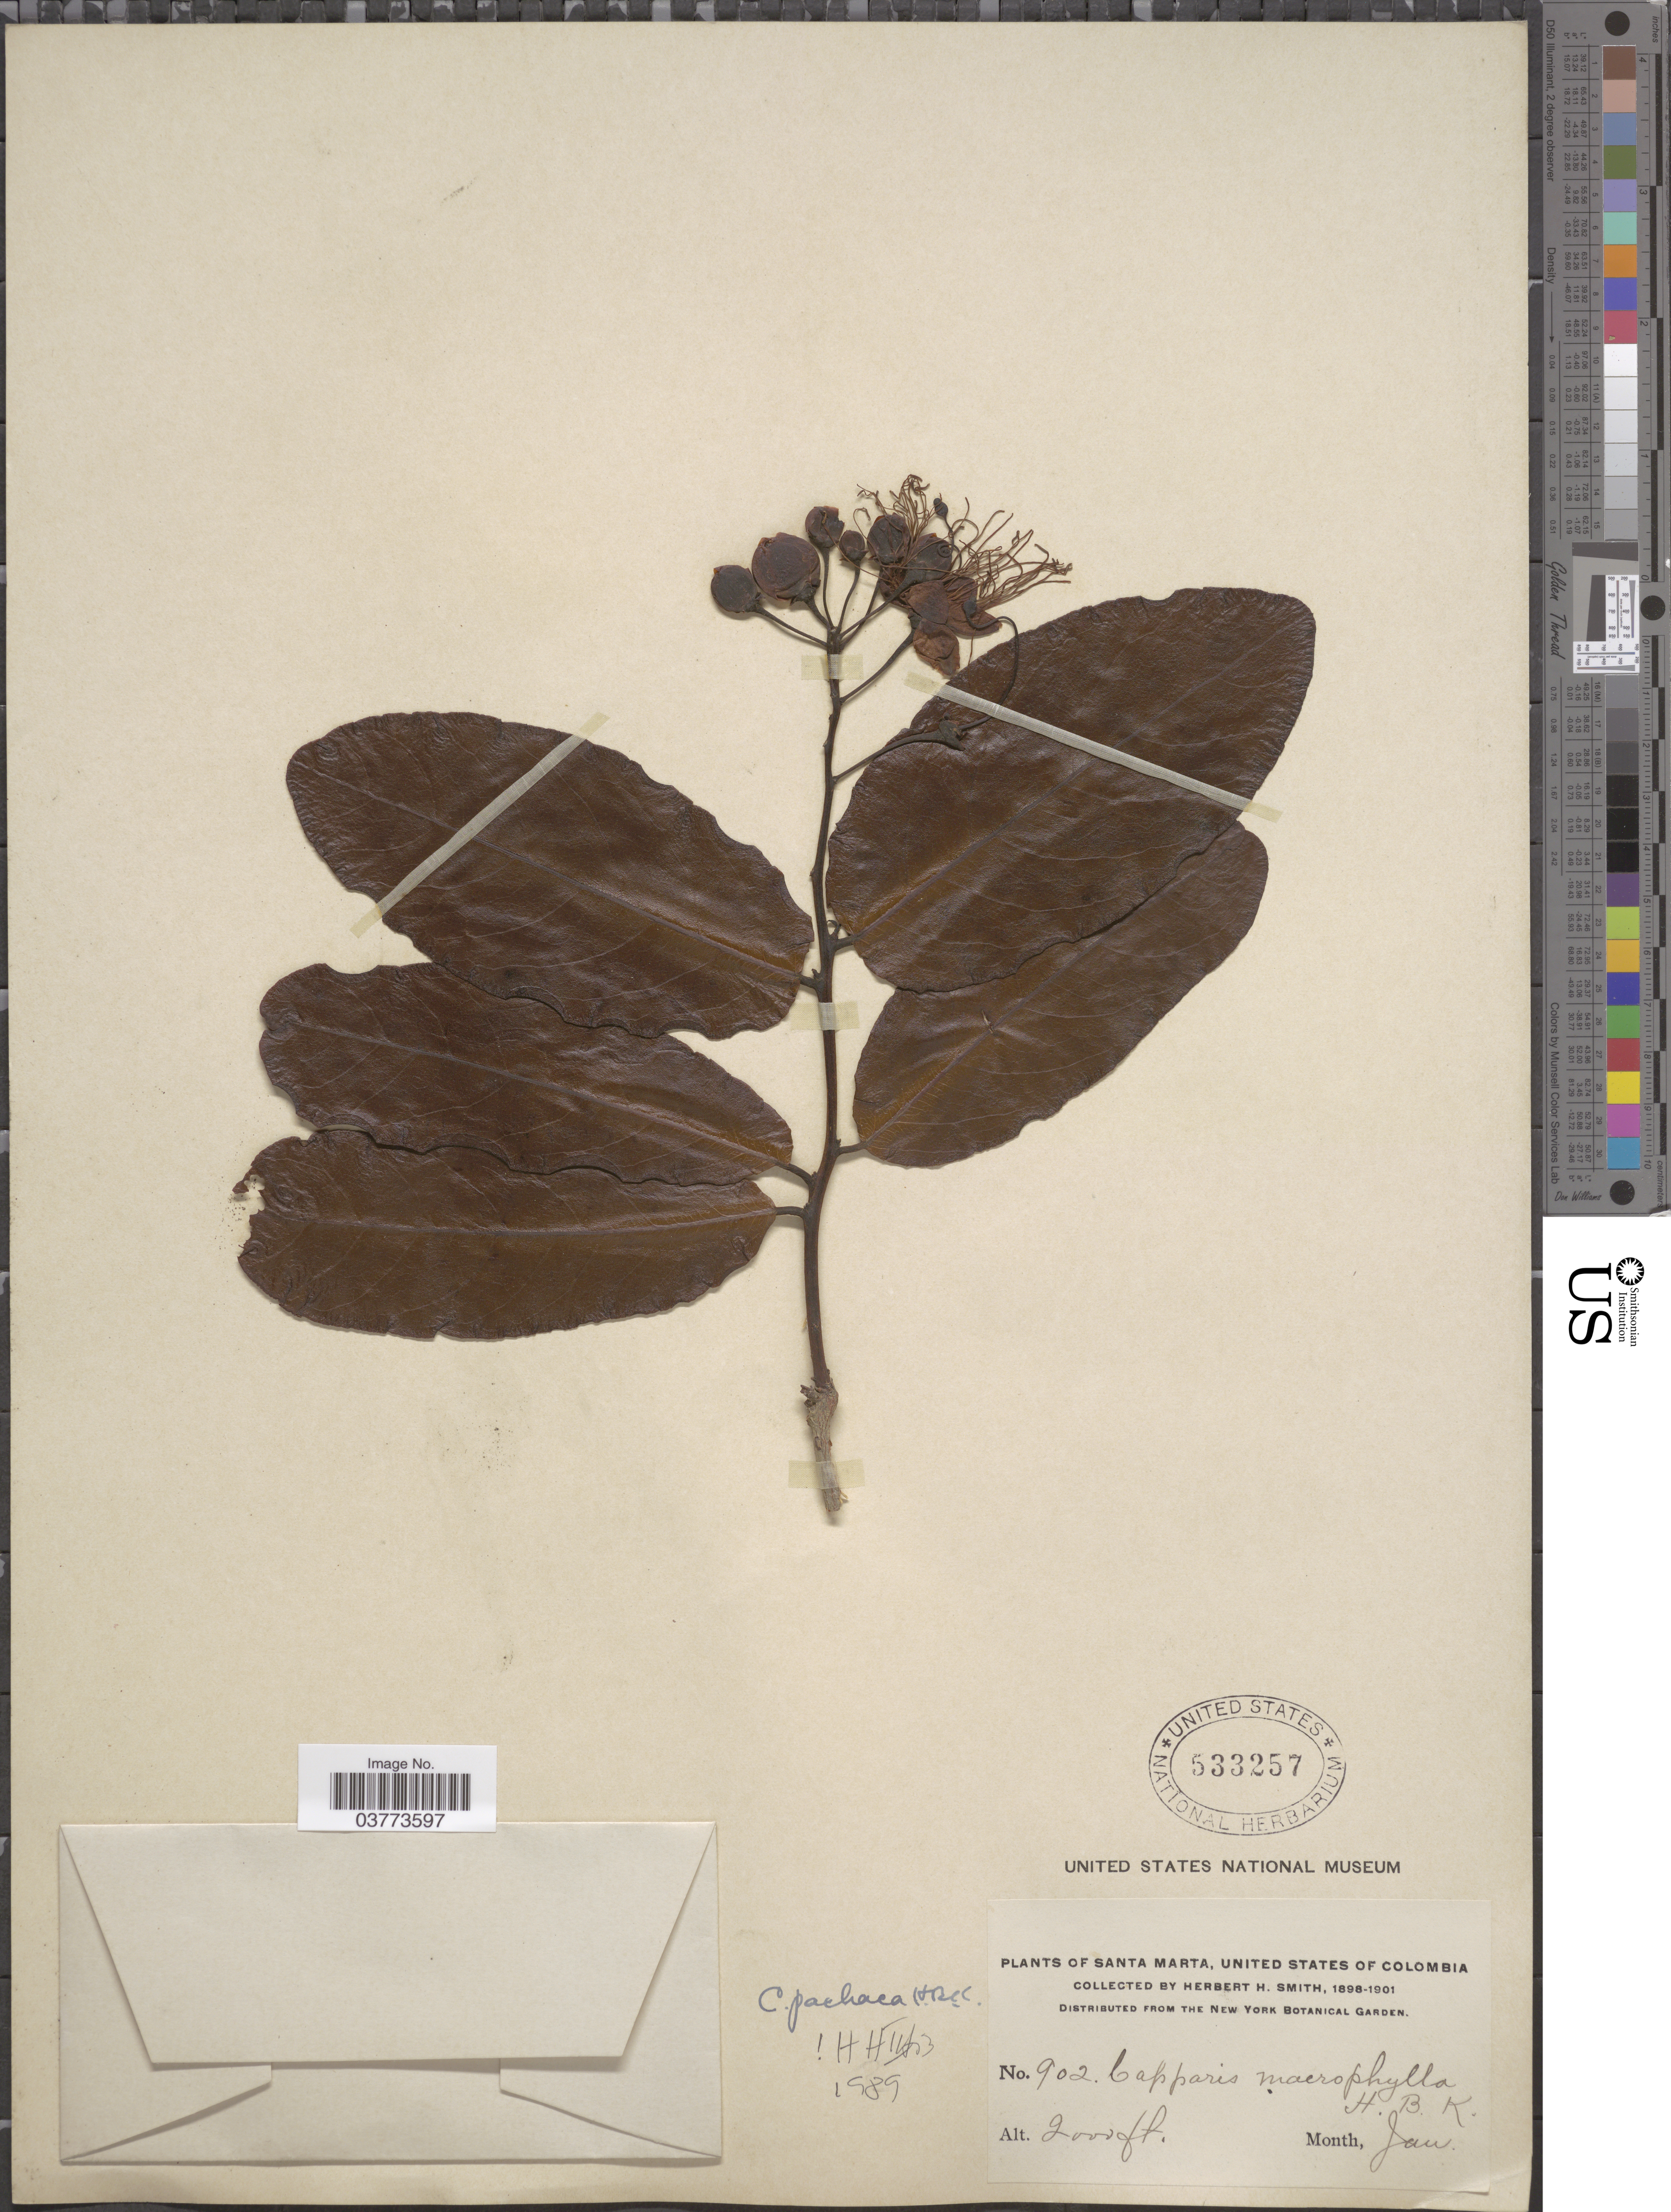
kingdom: Plantae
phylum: Tracheophyta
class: Magnoliopsida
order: Brassicales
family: Capparaceae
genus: Neocapparis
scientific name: Neocapparis pachaca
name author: (Kunth) Cornejo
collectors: Herbert H. Smith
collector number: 902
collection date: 1898-01/1901-01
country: Colombia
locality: Santa Marta. United States of Colombia.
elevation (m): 610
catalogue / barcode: US 533257